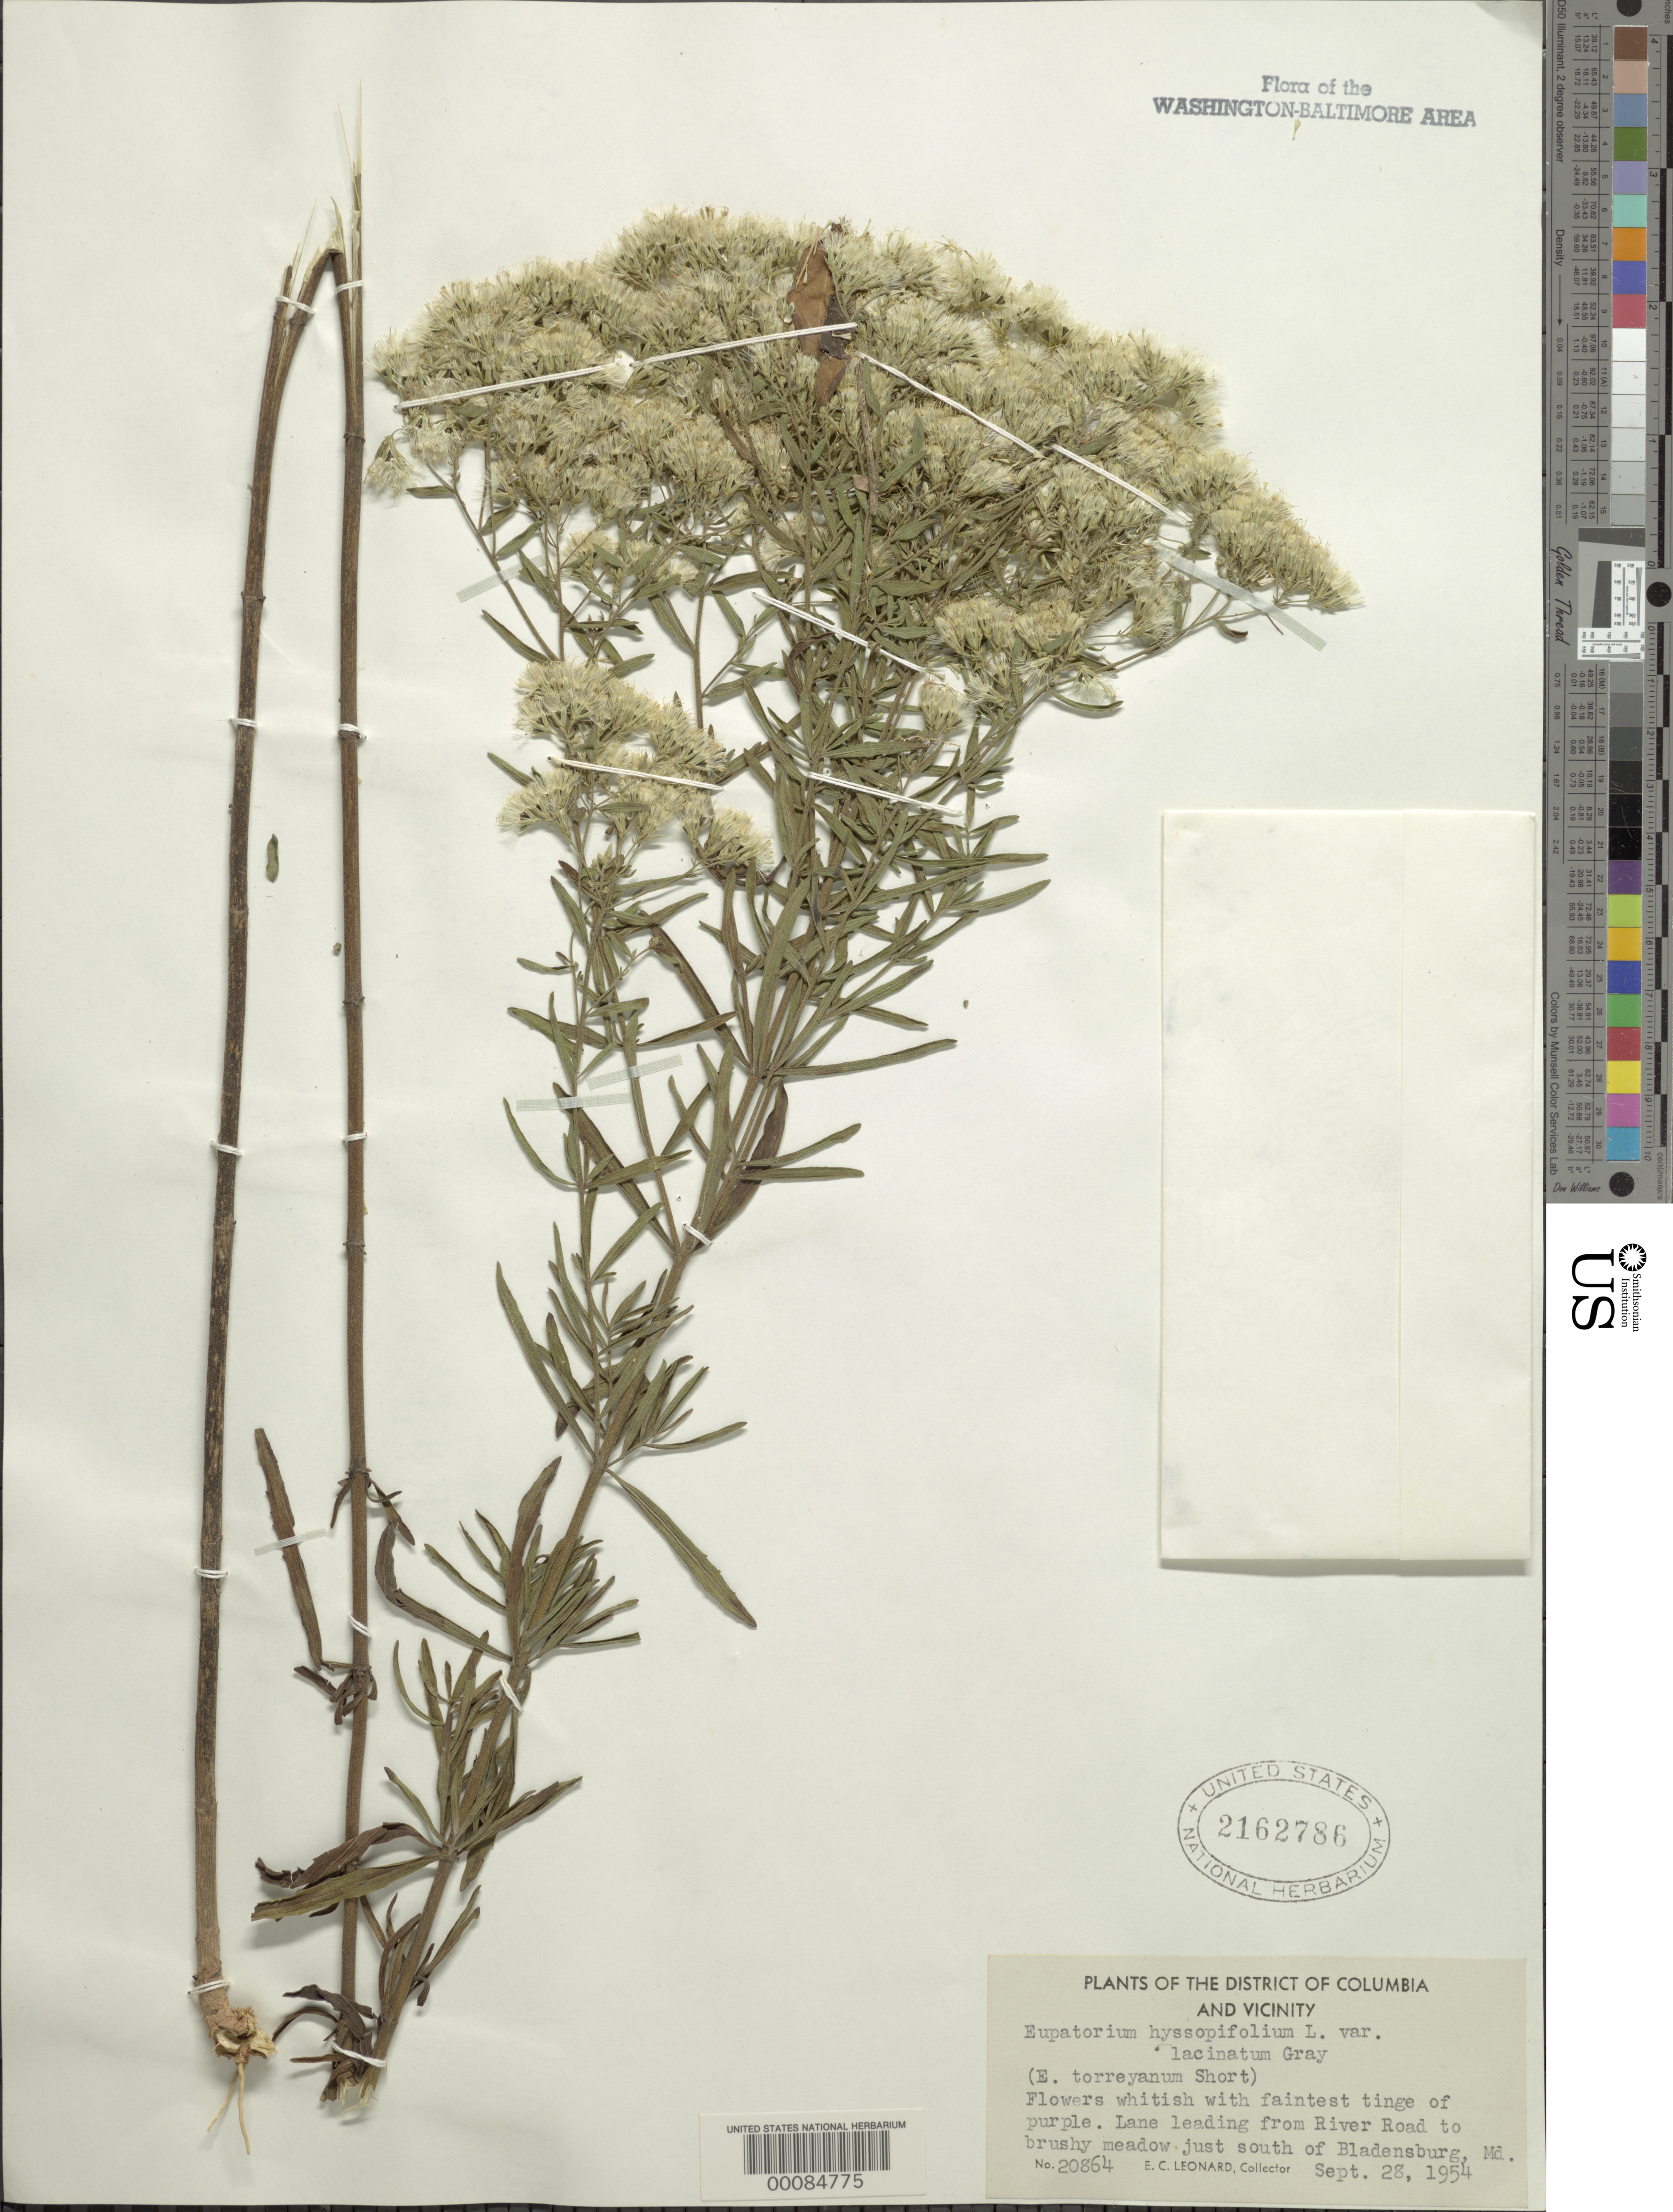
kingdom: Plantae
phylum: Tracheophyta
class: Magnoliopsida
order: Asterales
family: Asteraceae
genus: Eupatorium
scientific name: Eupatorium hyssopifolium var. laciniatum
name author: A. Gray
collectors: E. C. Leonard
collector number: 20864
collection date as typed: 28 Sep 1954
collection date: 1954-09-28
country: United States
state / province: Maryland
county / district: Prince George's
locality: River Road to meadow south of Bladensburg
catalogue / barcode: US 2162786